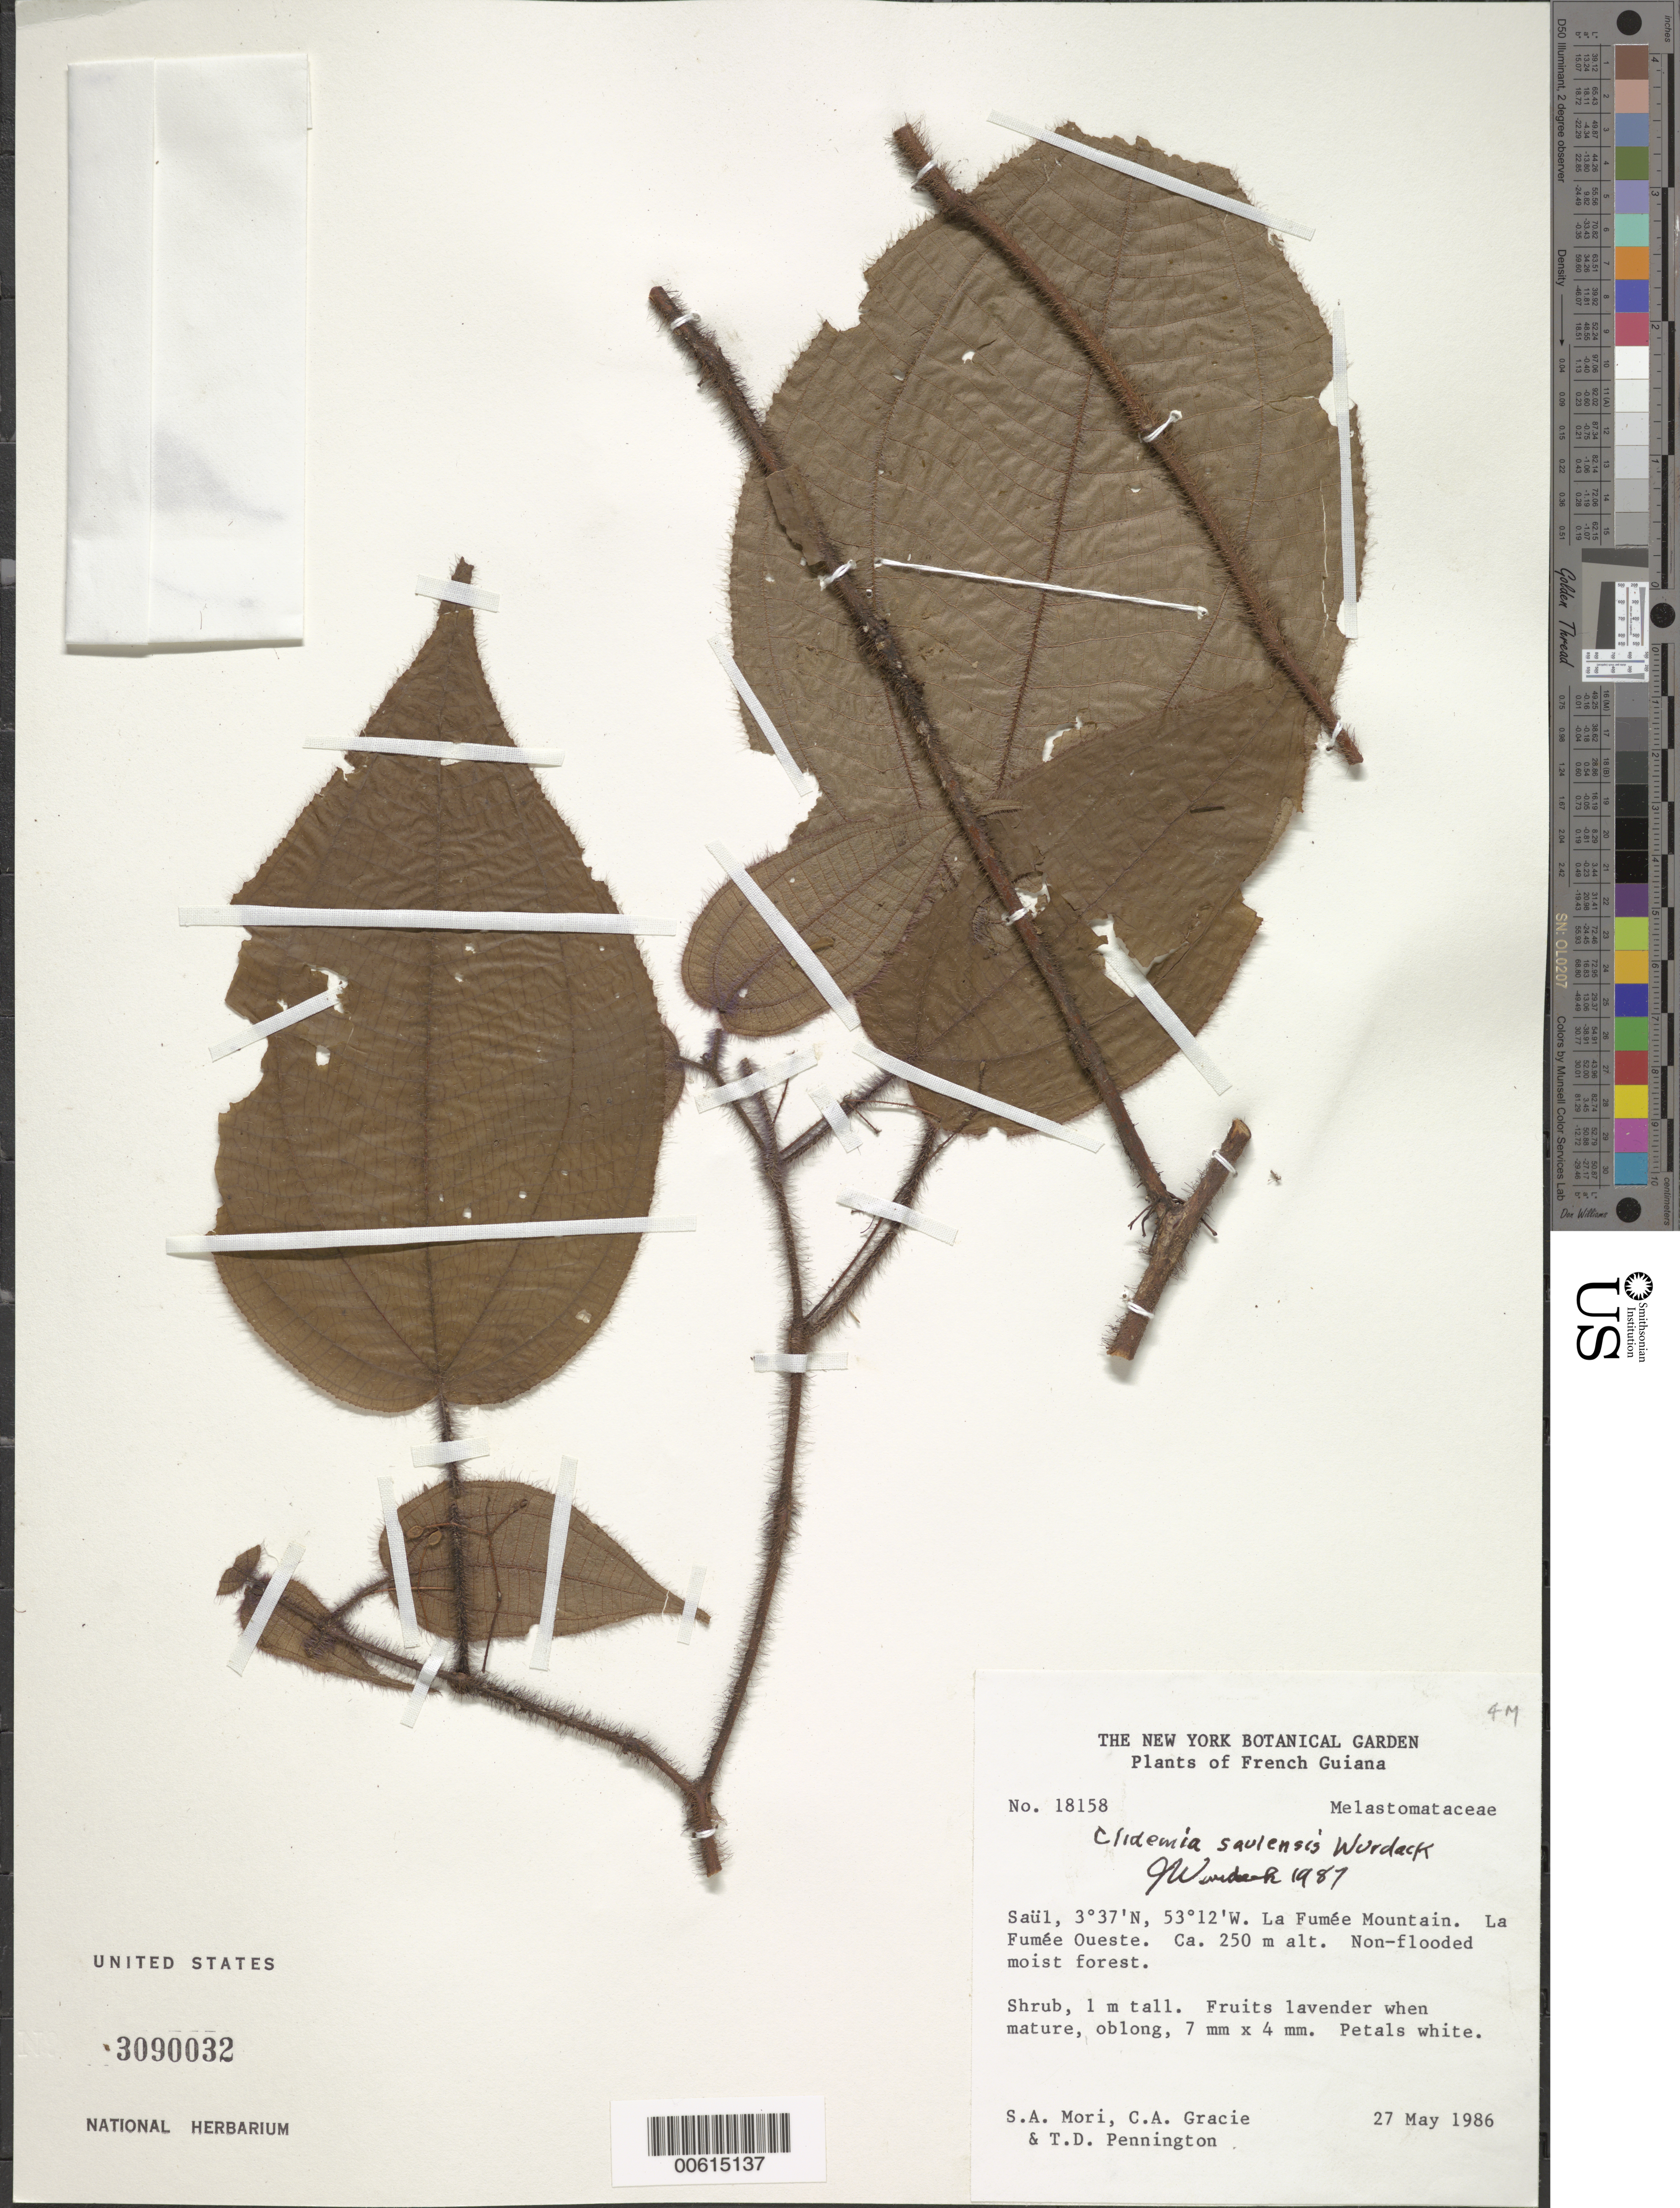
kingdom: Plantae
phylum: Tracheophyta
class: Magnoliopsida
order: Myrtales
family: Melastomataceae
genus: Clidemia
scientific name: Clidemia saulensis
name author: Wurdack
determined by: Wurdack, John J., (US), US (UNITED STATES)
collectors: S. Mori, C. A. Gracie & T. D. Pennington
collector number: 18158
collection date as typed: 27-May-86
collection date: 1986-05-27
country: French Guiana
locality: Saül, La Fumée Mountain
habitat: Non-flooded moist forest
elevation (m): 250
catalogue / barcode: US 3090032